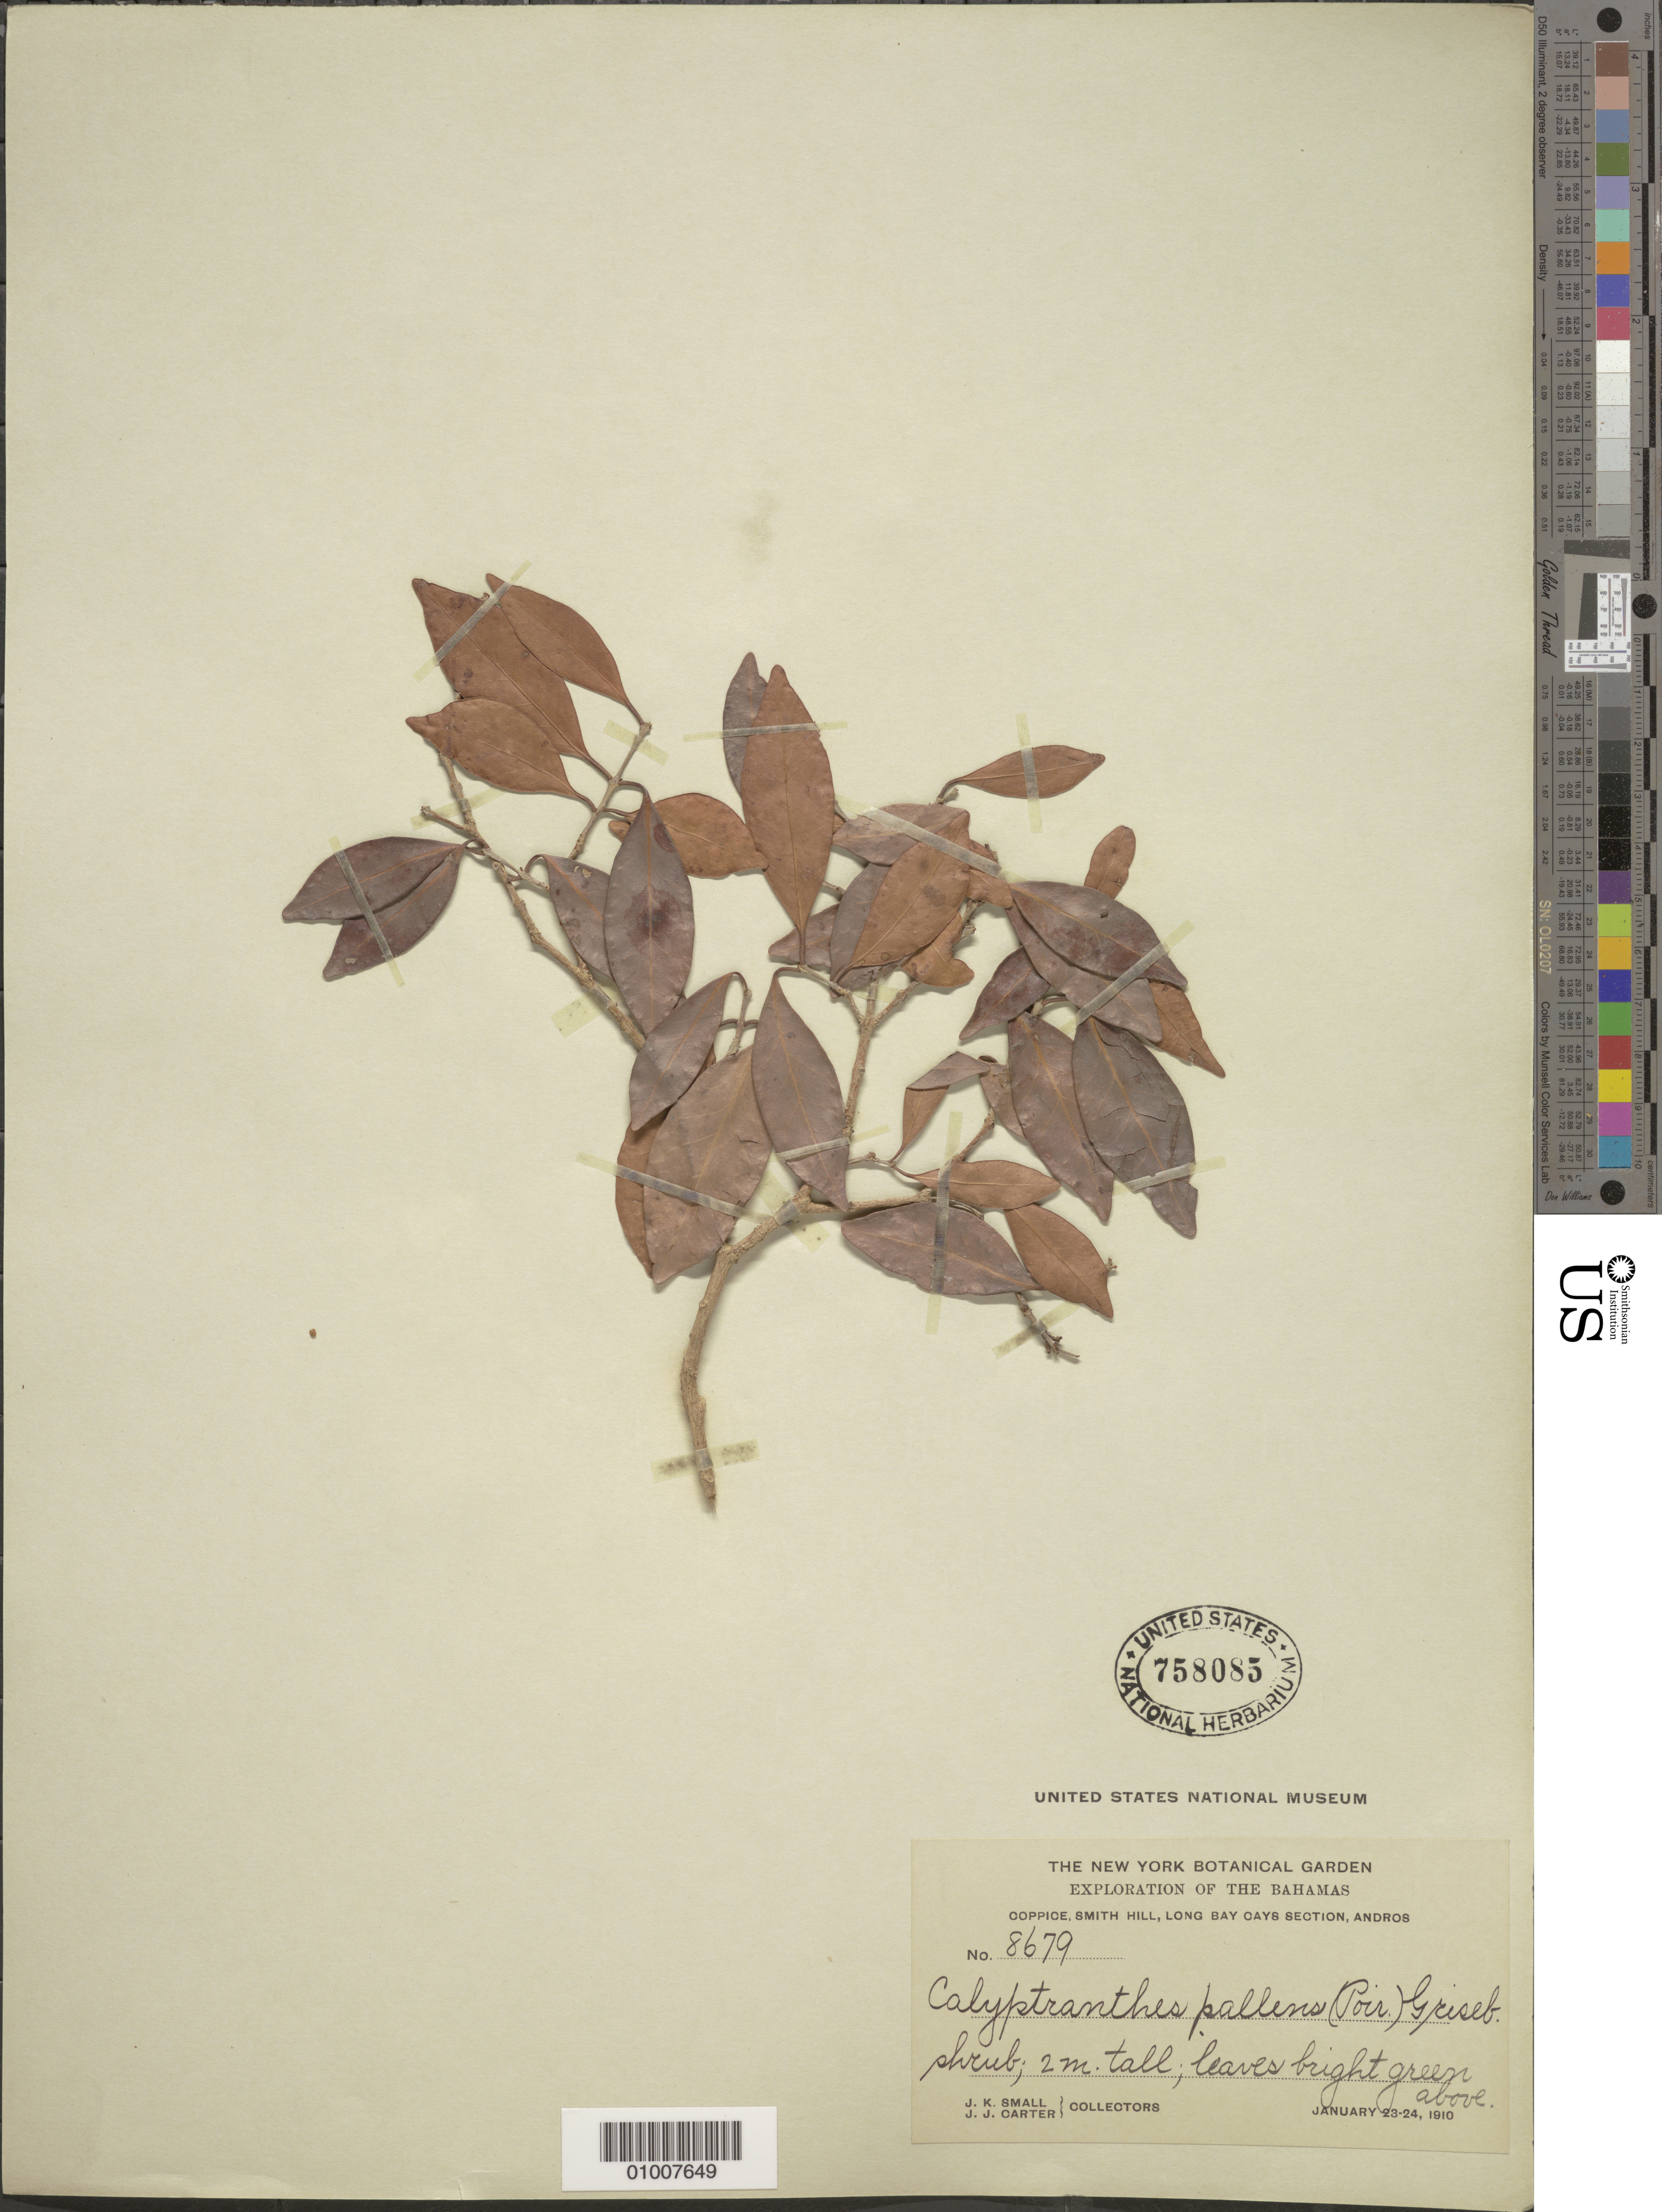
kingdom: Plantae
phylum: Tracheophyta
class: Magnoliopsida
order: Myrtales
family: Myrtaceae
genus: Myrcia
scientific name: Myrcia neopallens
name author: A.R. Lourenço & E. Lucas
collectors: J. K. Small & J. J. Carter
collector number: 8679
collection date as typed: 23 Jan 1910 to 24 Jan 1910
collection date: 1910-01-23/1910-01-24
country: Bahamas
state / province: South Andros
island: Andros I.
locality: Smith Hill, Long Bay Cays Section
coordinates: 0 N, 0 E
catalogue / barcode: US 758085